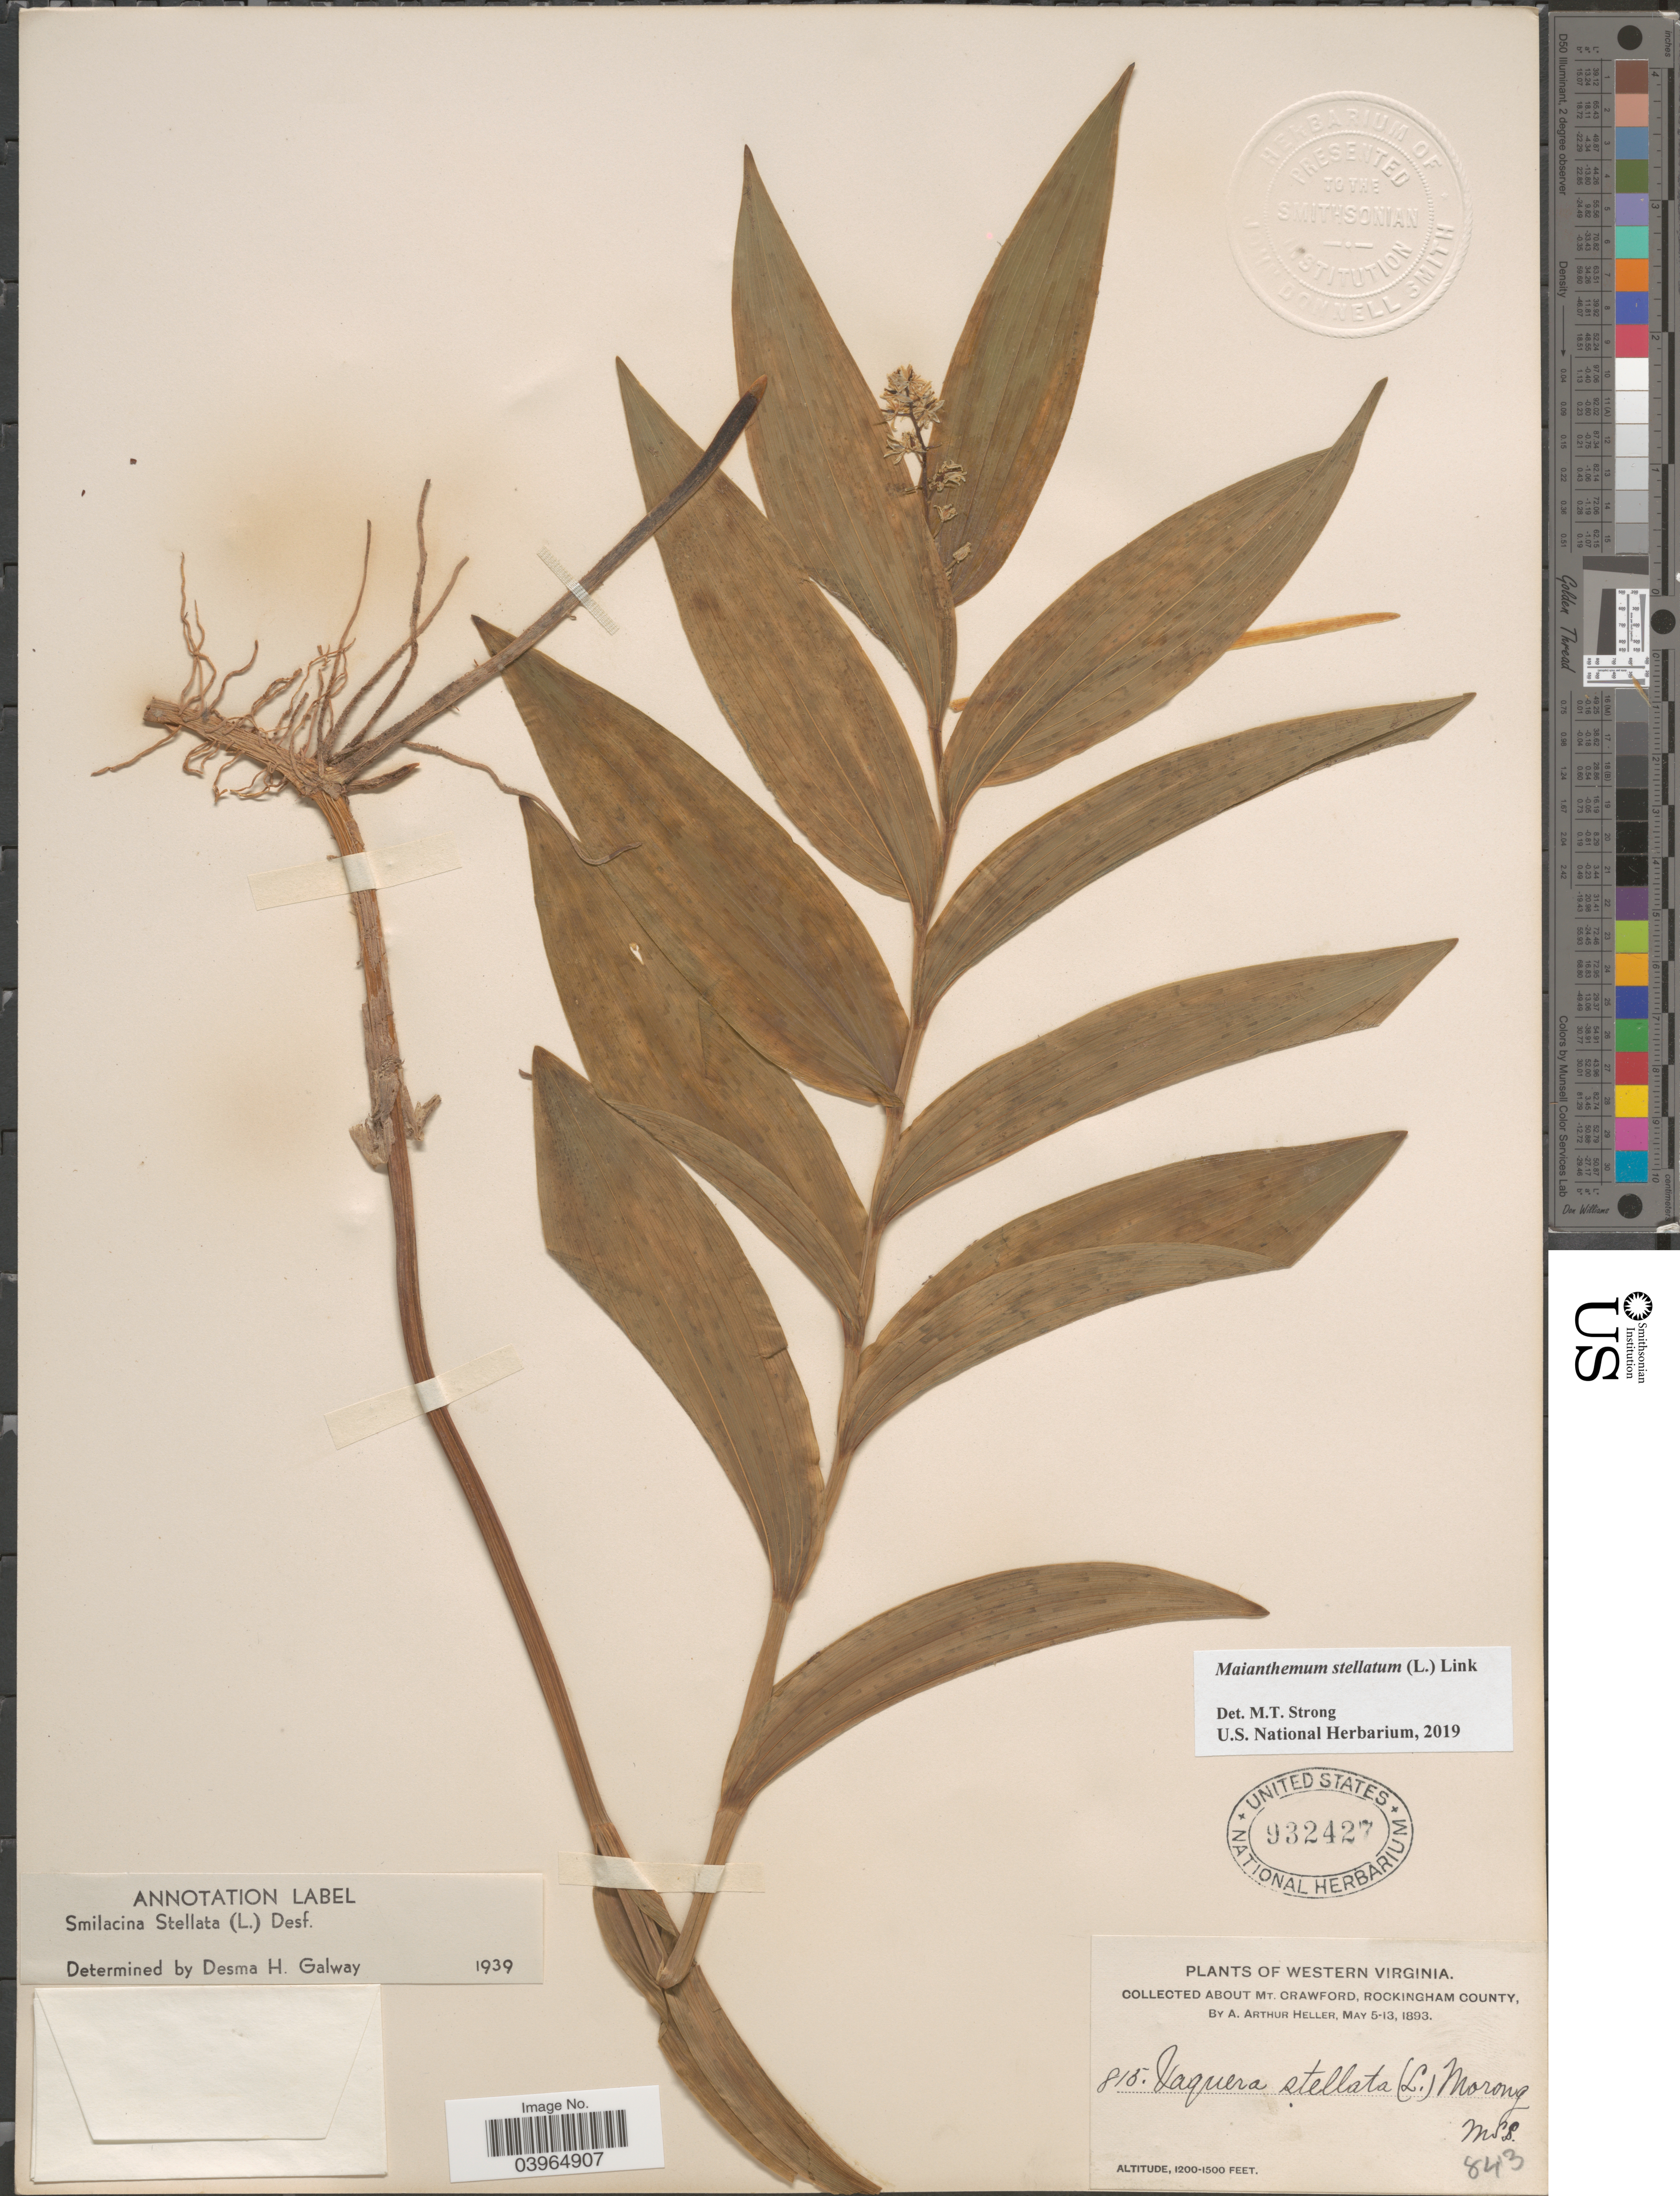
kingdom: Plantae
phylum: Tracheophyta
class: Liliopsida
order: Asparagales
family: Asparagaceae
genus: Maianthemum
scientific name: Maianthemum stellatum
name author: (L.) Link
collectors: A. A. Heller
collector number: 815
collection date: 1893-05-05/1893-05-13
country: United States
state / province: Virginia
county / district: Rockingham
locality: Western Virginia. About Mt. Crawford, Rockingham County.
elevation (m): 366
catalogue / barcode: US 932427